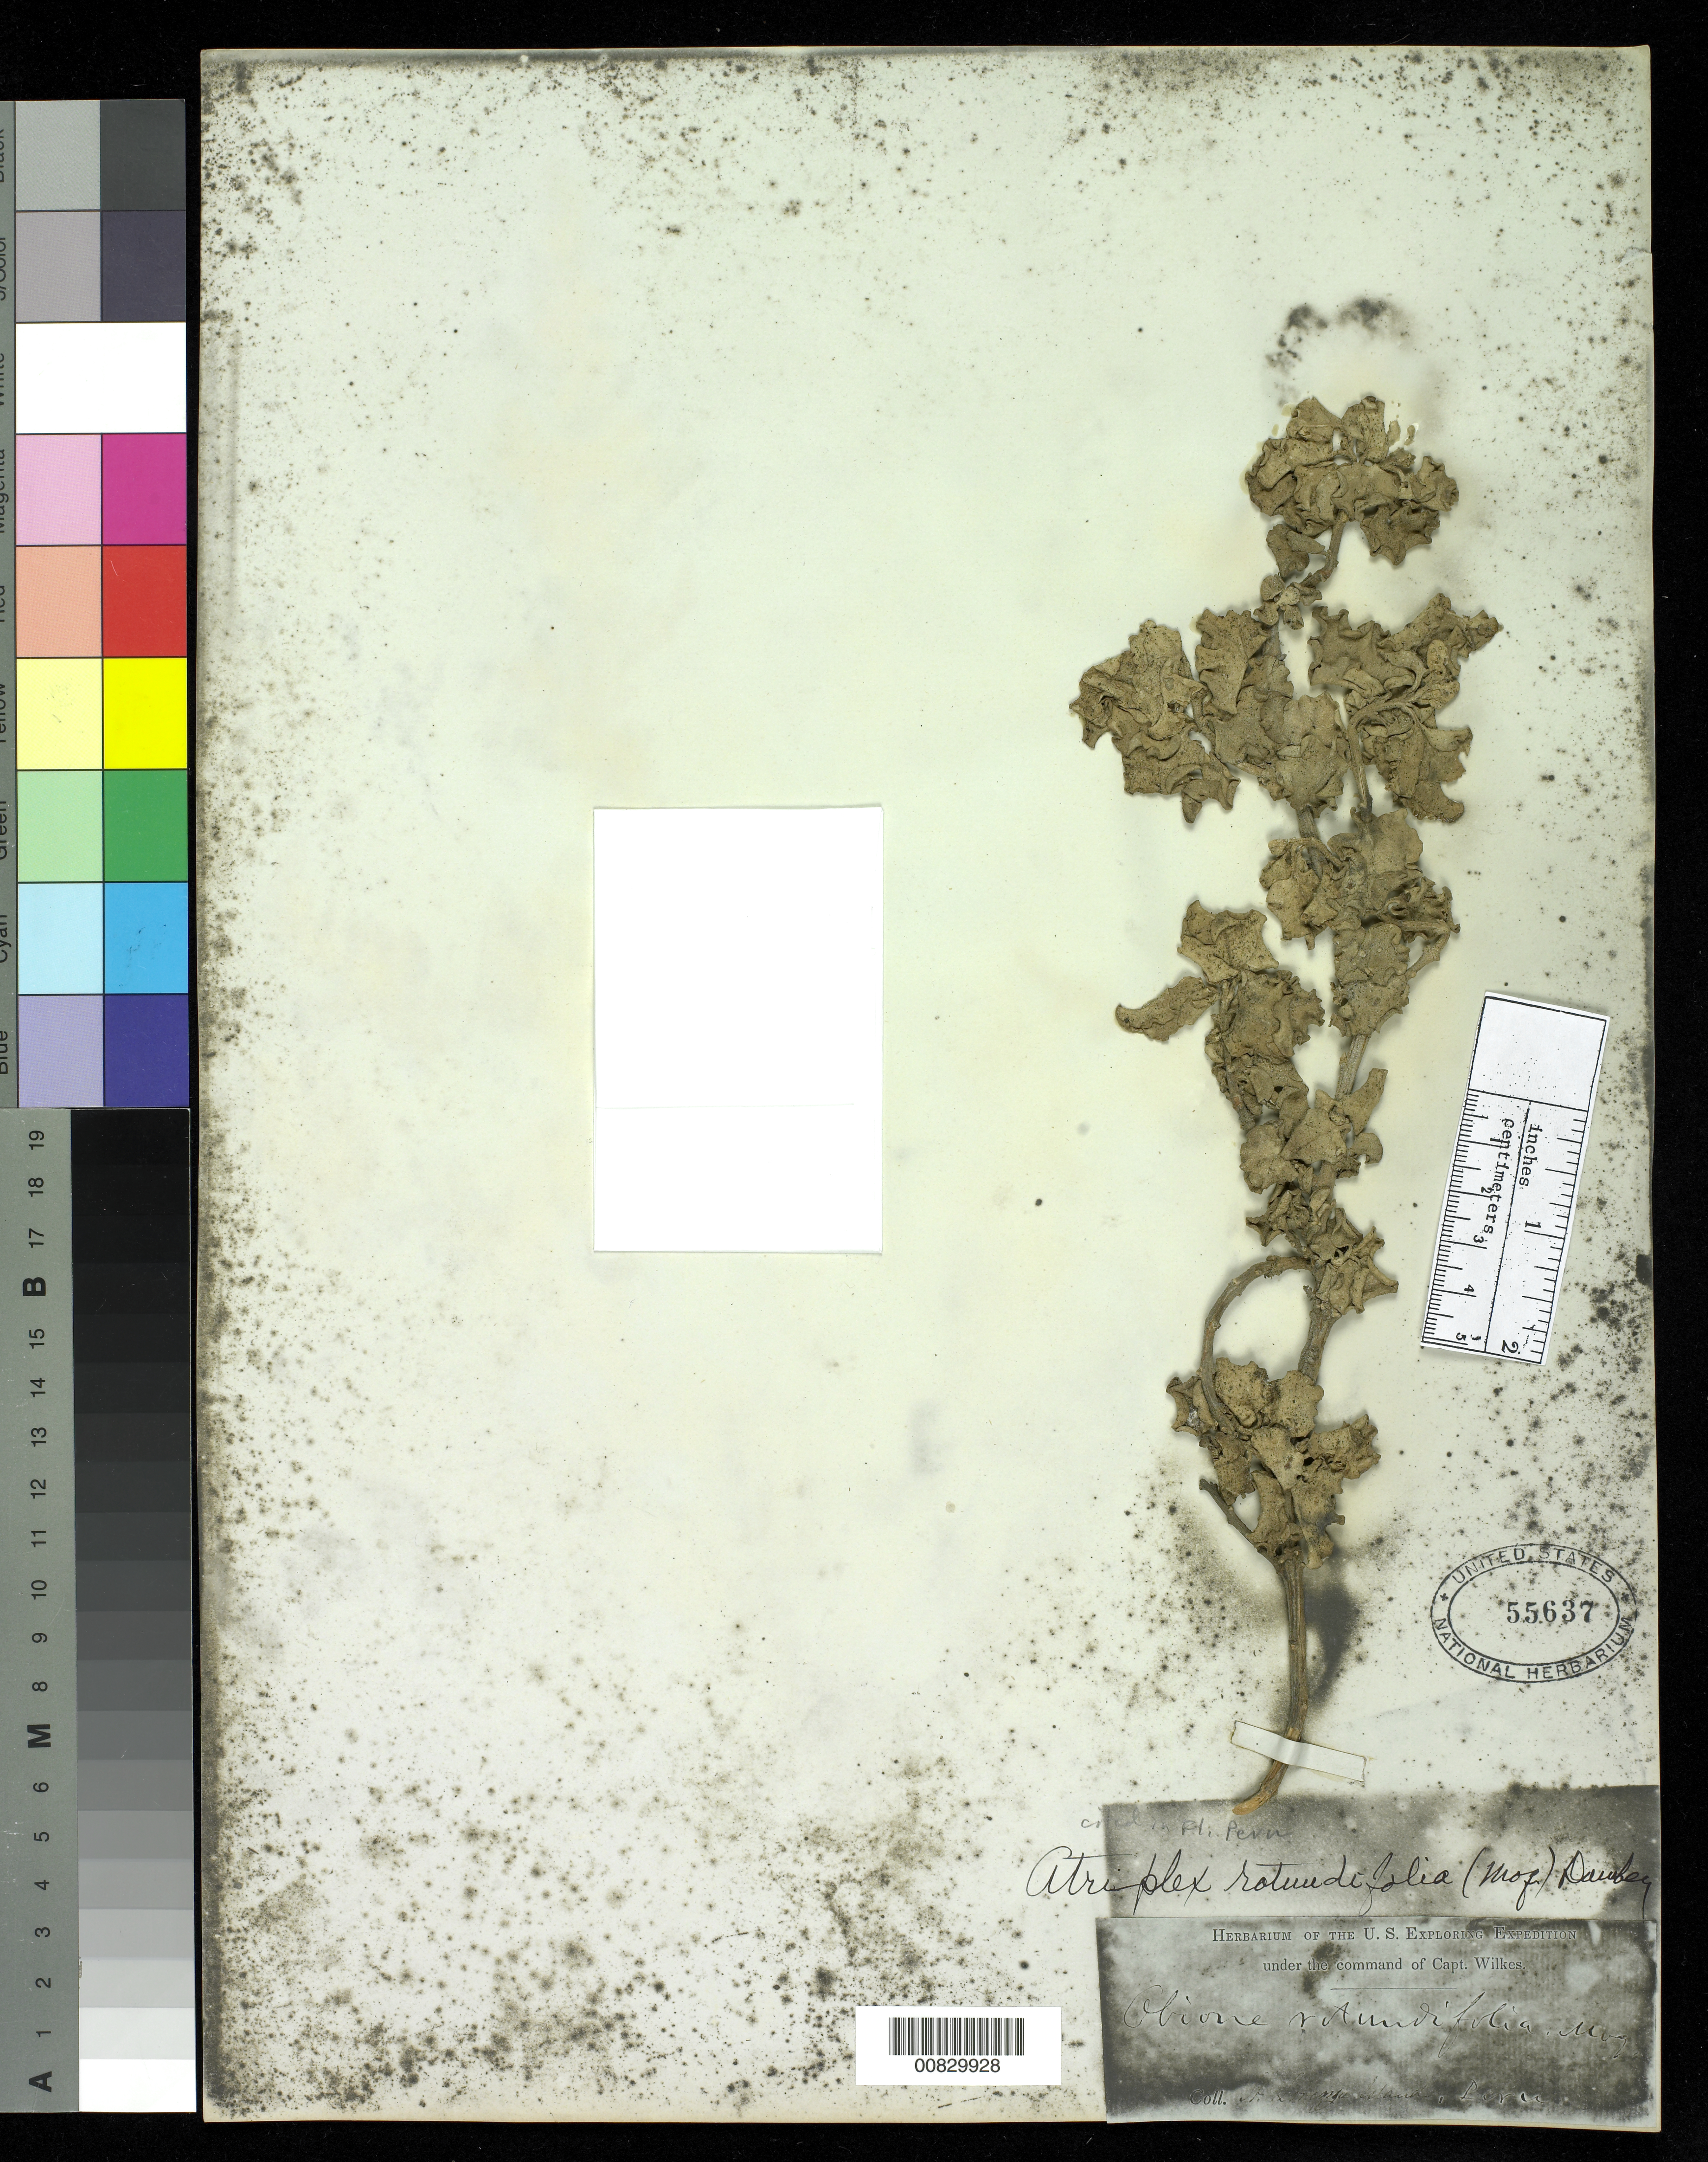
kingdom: Plantae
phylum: Tracheophyta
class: Magnoliopsida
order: Caryophyllales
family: Amaranthaceae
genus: Atriplex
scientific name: Atriplex rotundifolia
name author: Dombey ex Moq.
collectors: Wilkes Explor. Exped.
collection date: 1838/1842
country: Peru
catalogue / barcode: US 55637